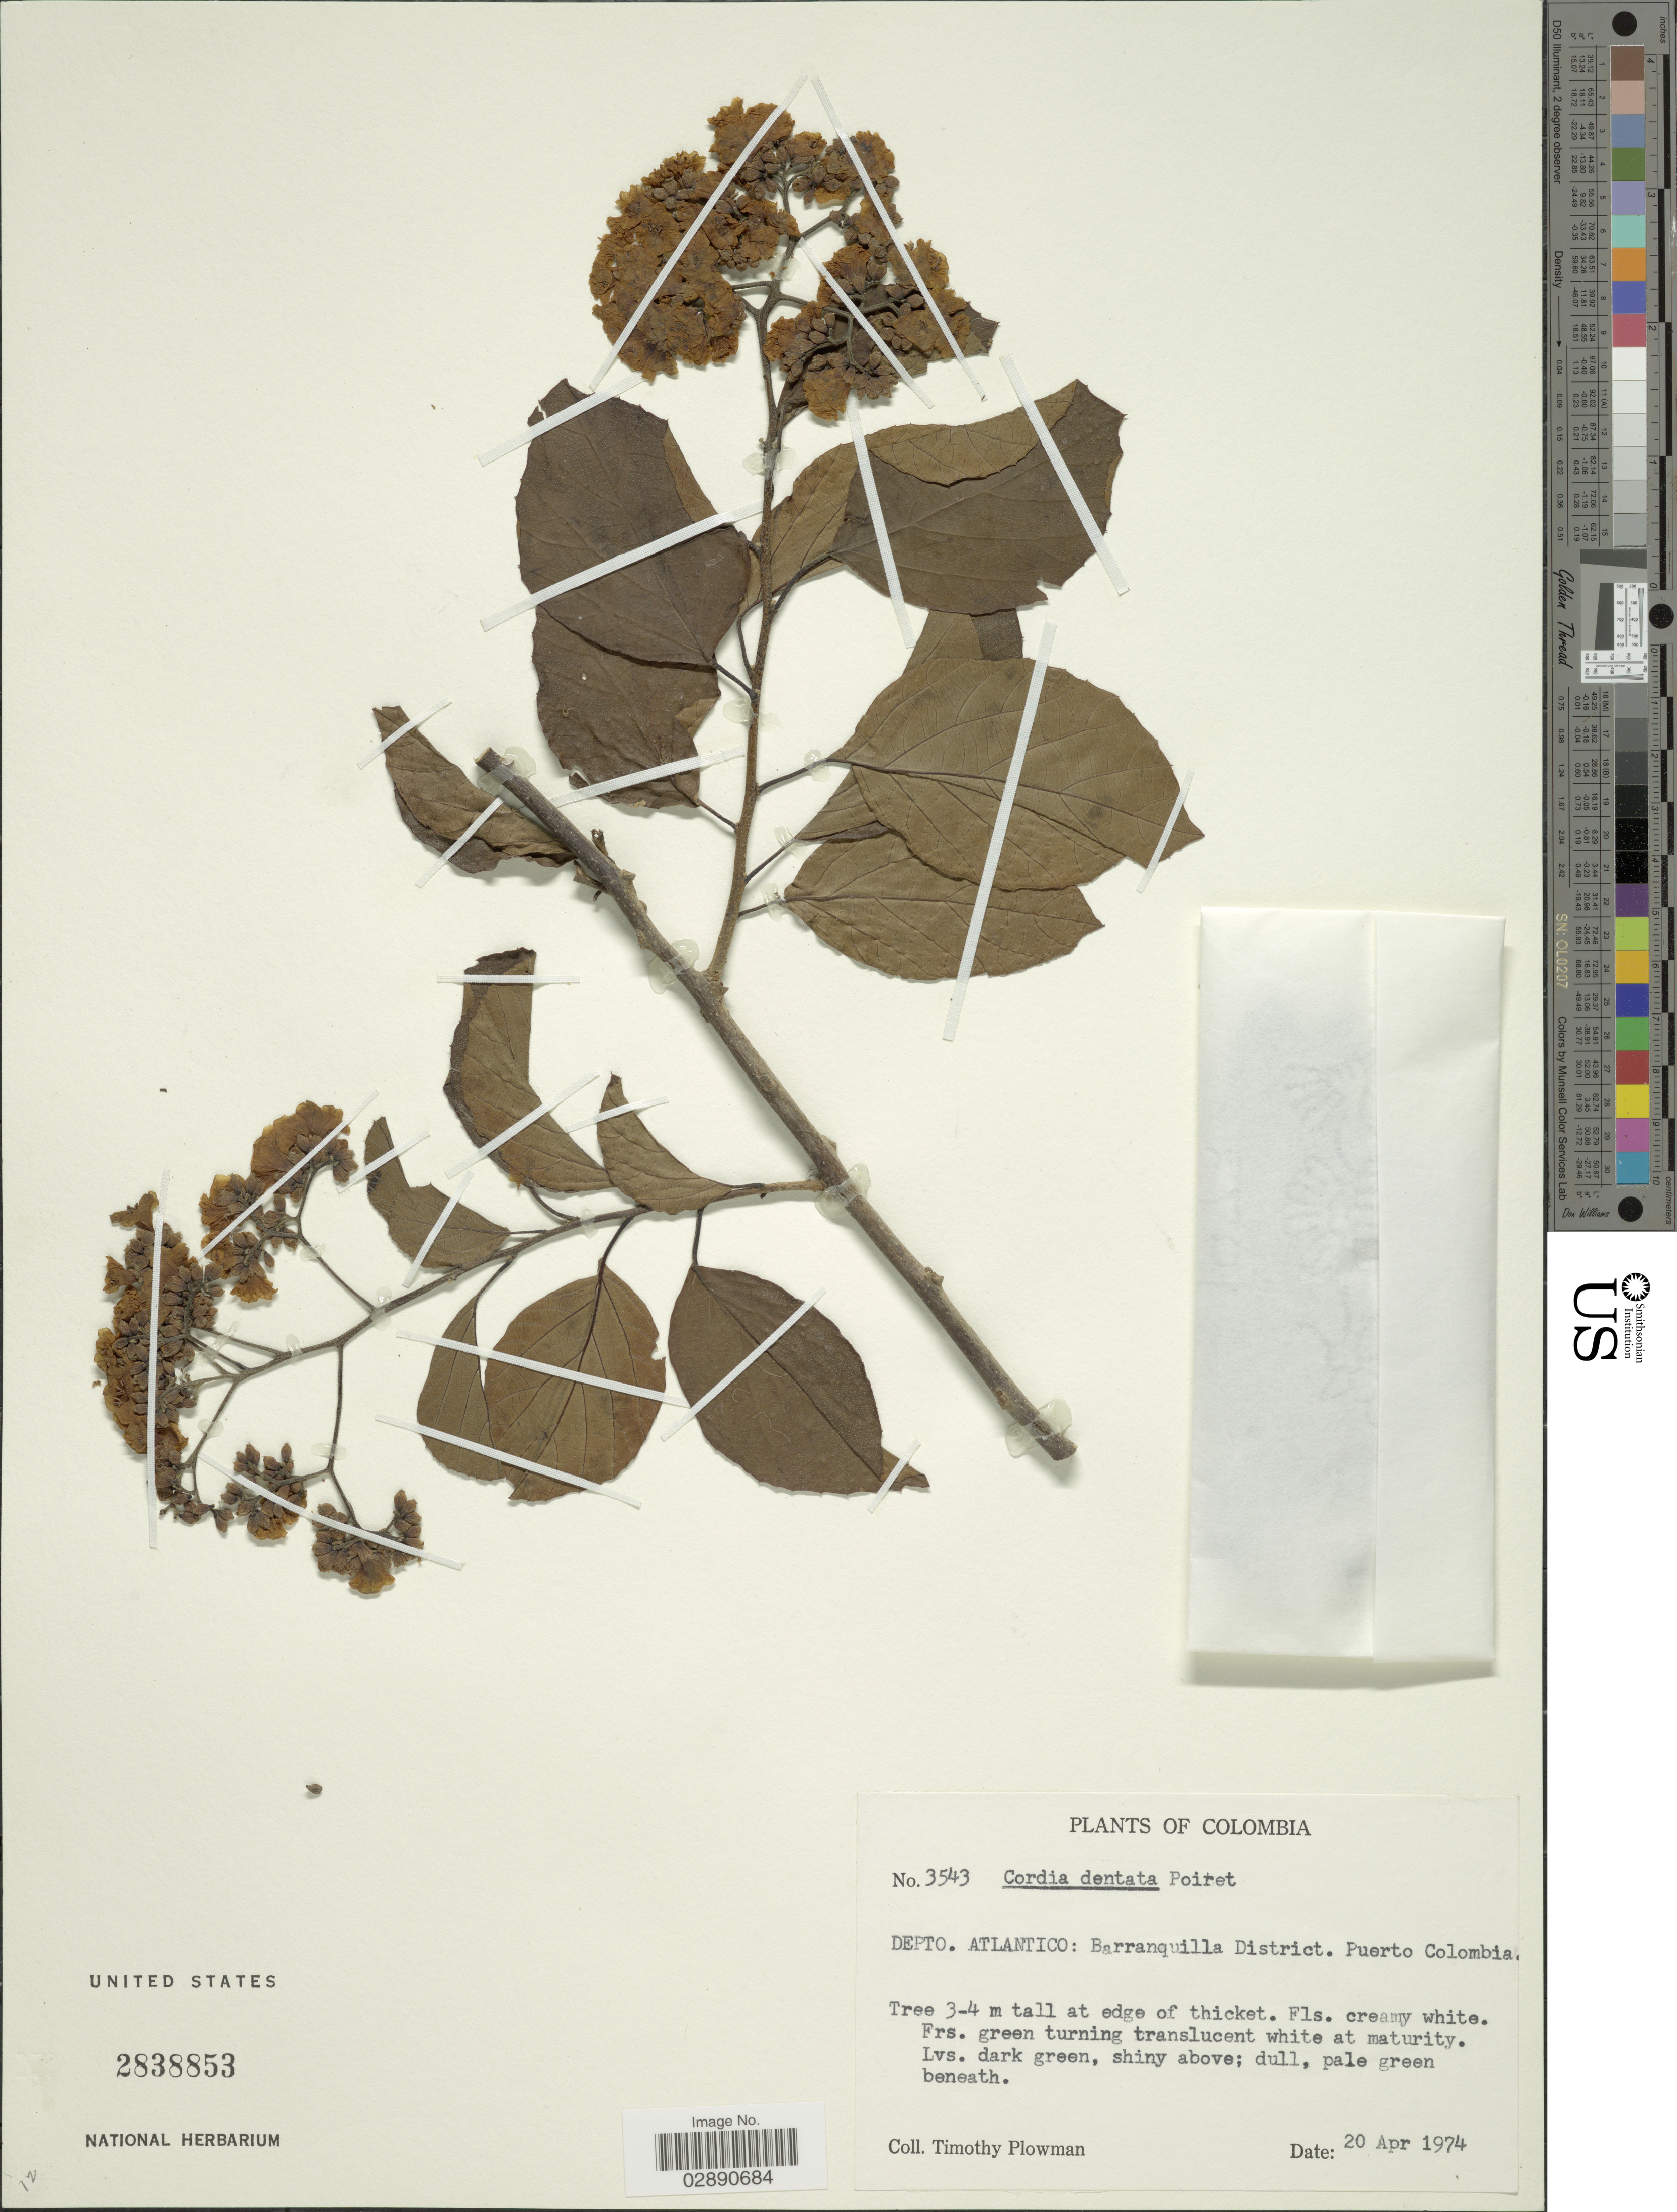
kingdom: Plantae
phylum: Tracheophyta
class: Magnoliopsida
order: Boraginales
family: Cordiaceae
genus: Cordia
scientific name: Cordia dentata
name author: Poir.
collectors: T. Plowman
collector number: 3543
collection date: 1974-04-20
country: Colombia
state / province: Atlántico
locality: Depto. Atlantico: Barranquilla District. Puerto Colombia.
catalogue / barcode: US 2838853